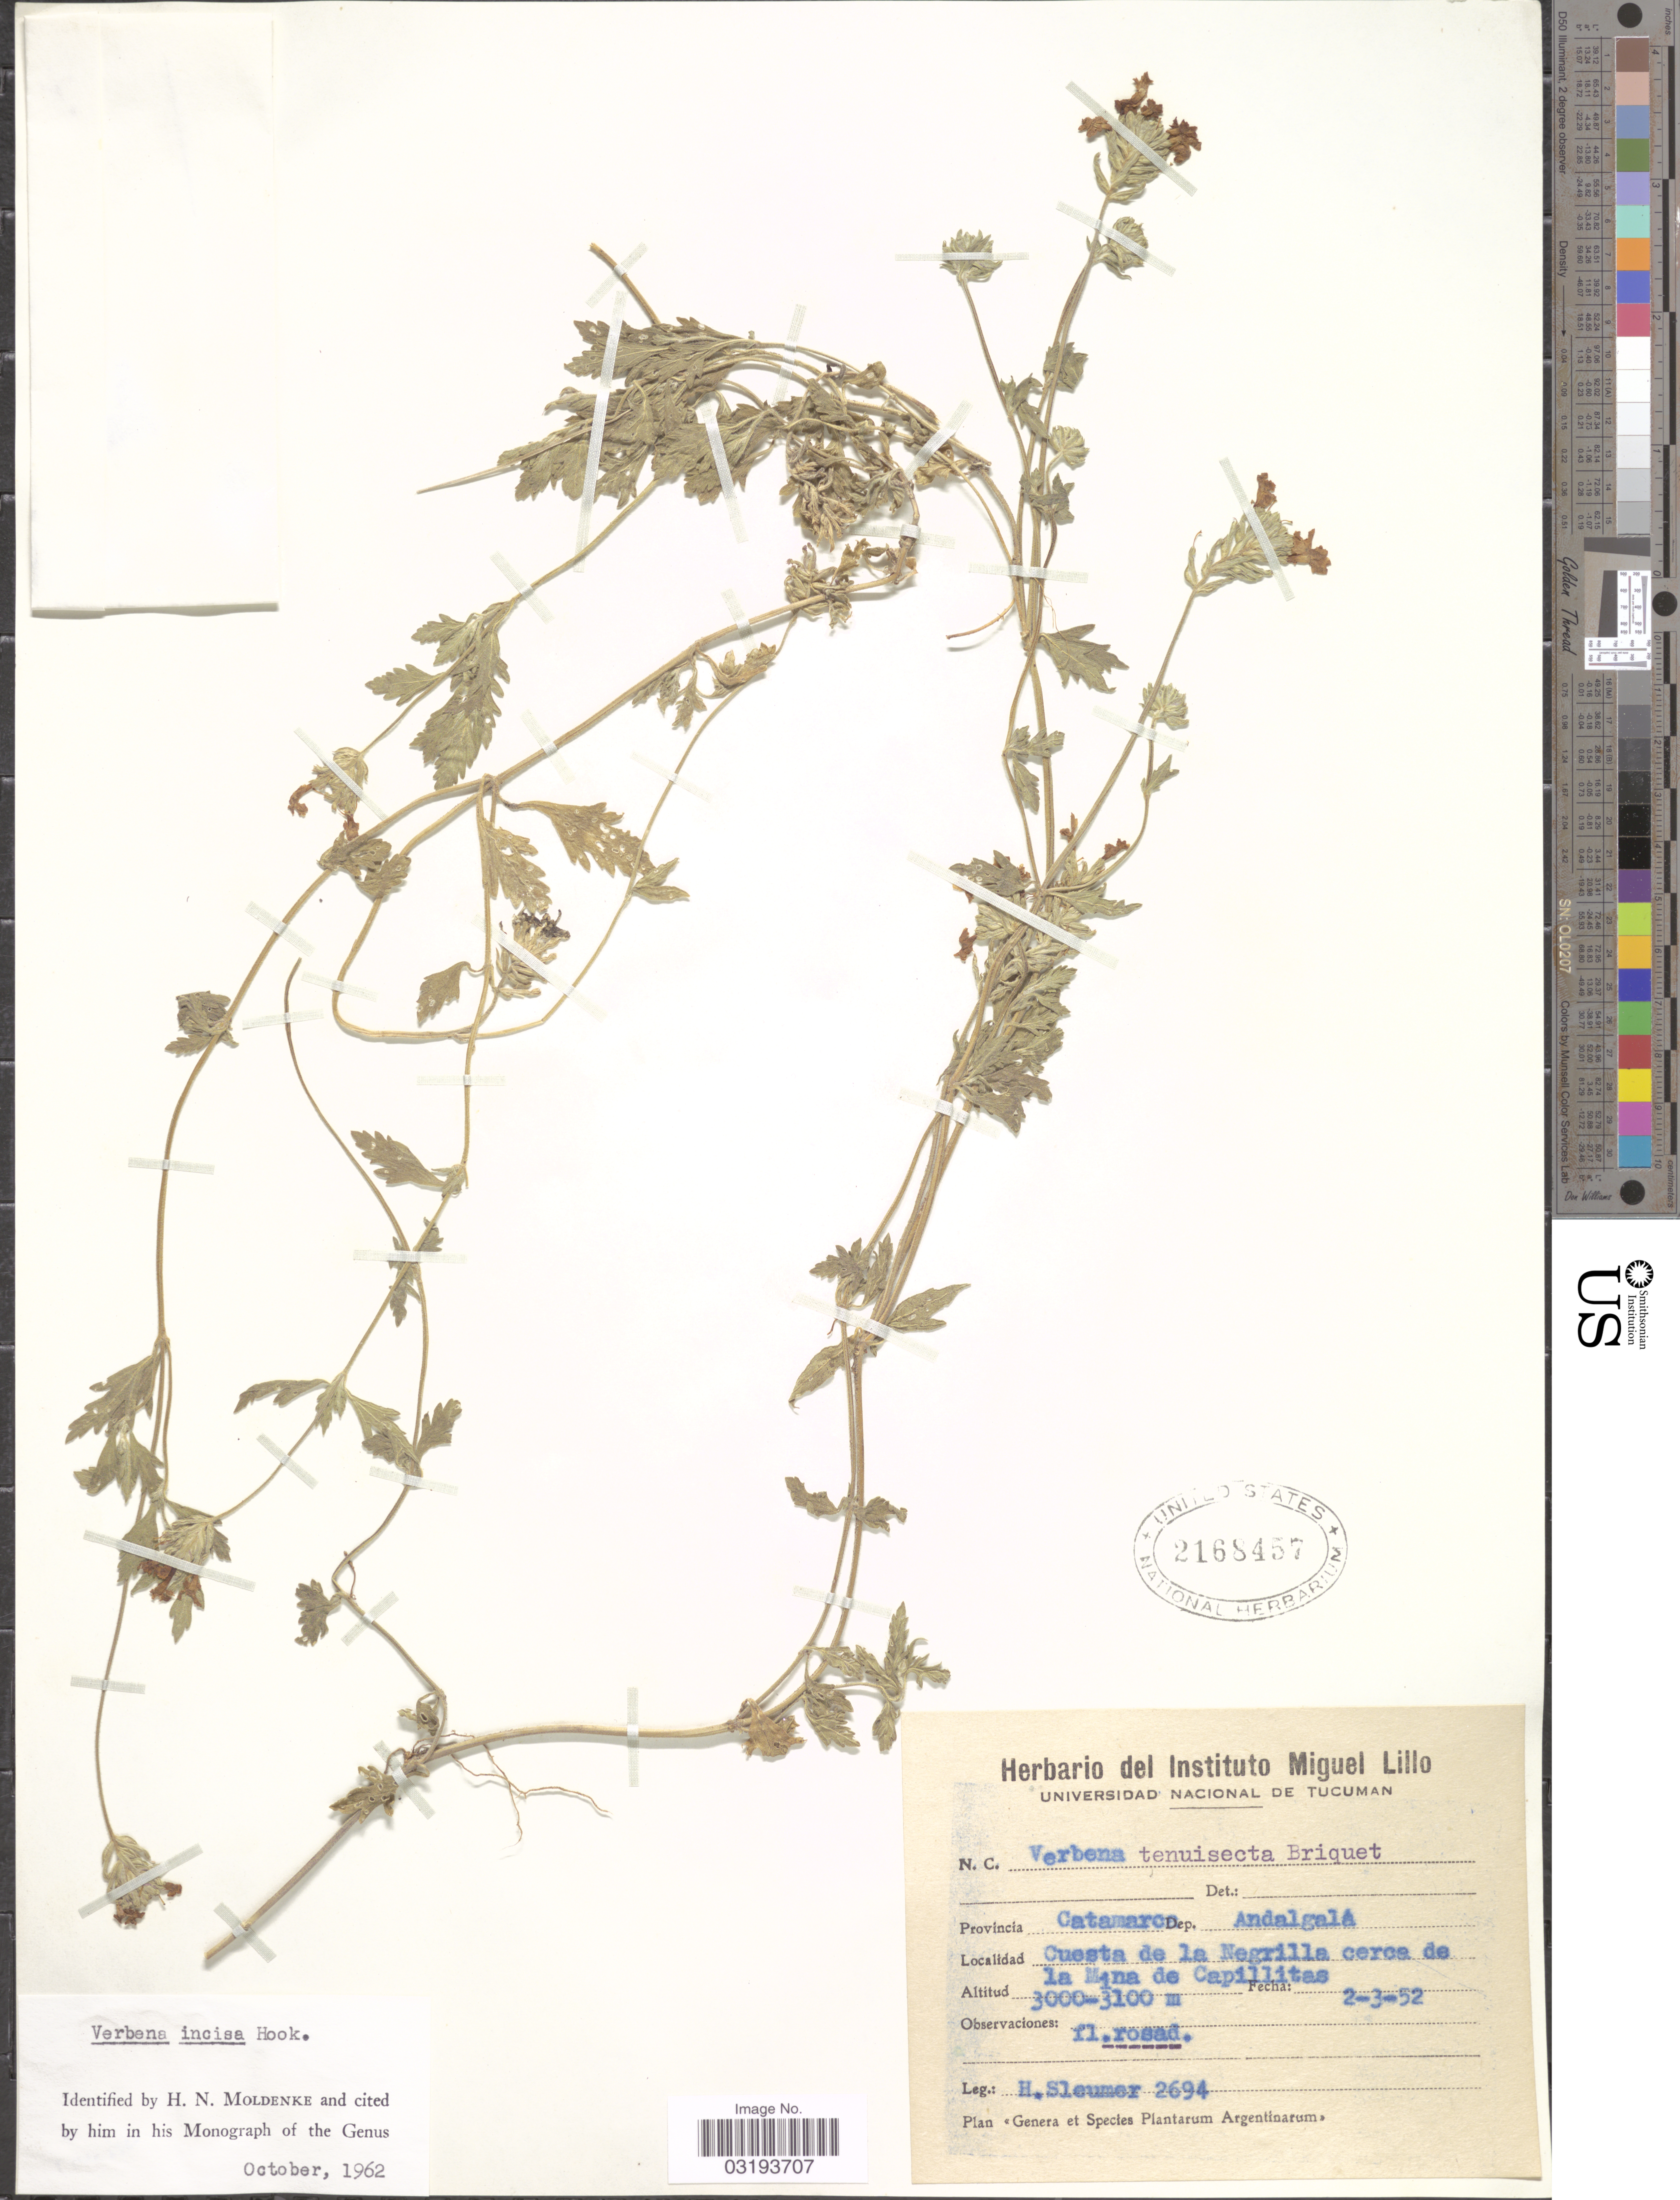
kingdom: Plantae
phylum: Tracheophyta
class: Magnoliopsida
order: Lamiales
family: Verbenaceae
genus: Verbena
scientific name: Verbena incisa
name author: Hook.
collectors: H. O. Sleumer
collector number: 2694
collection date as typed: Transcribed d/m/y: 2/3/52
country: Argentina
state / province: Catamarca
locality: Dep. Andalgalá, Cuesta de la Negrilla cerca de la Mina de Capillitas.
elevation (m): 3000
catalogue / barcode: US 2168457